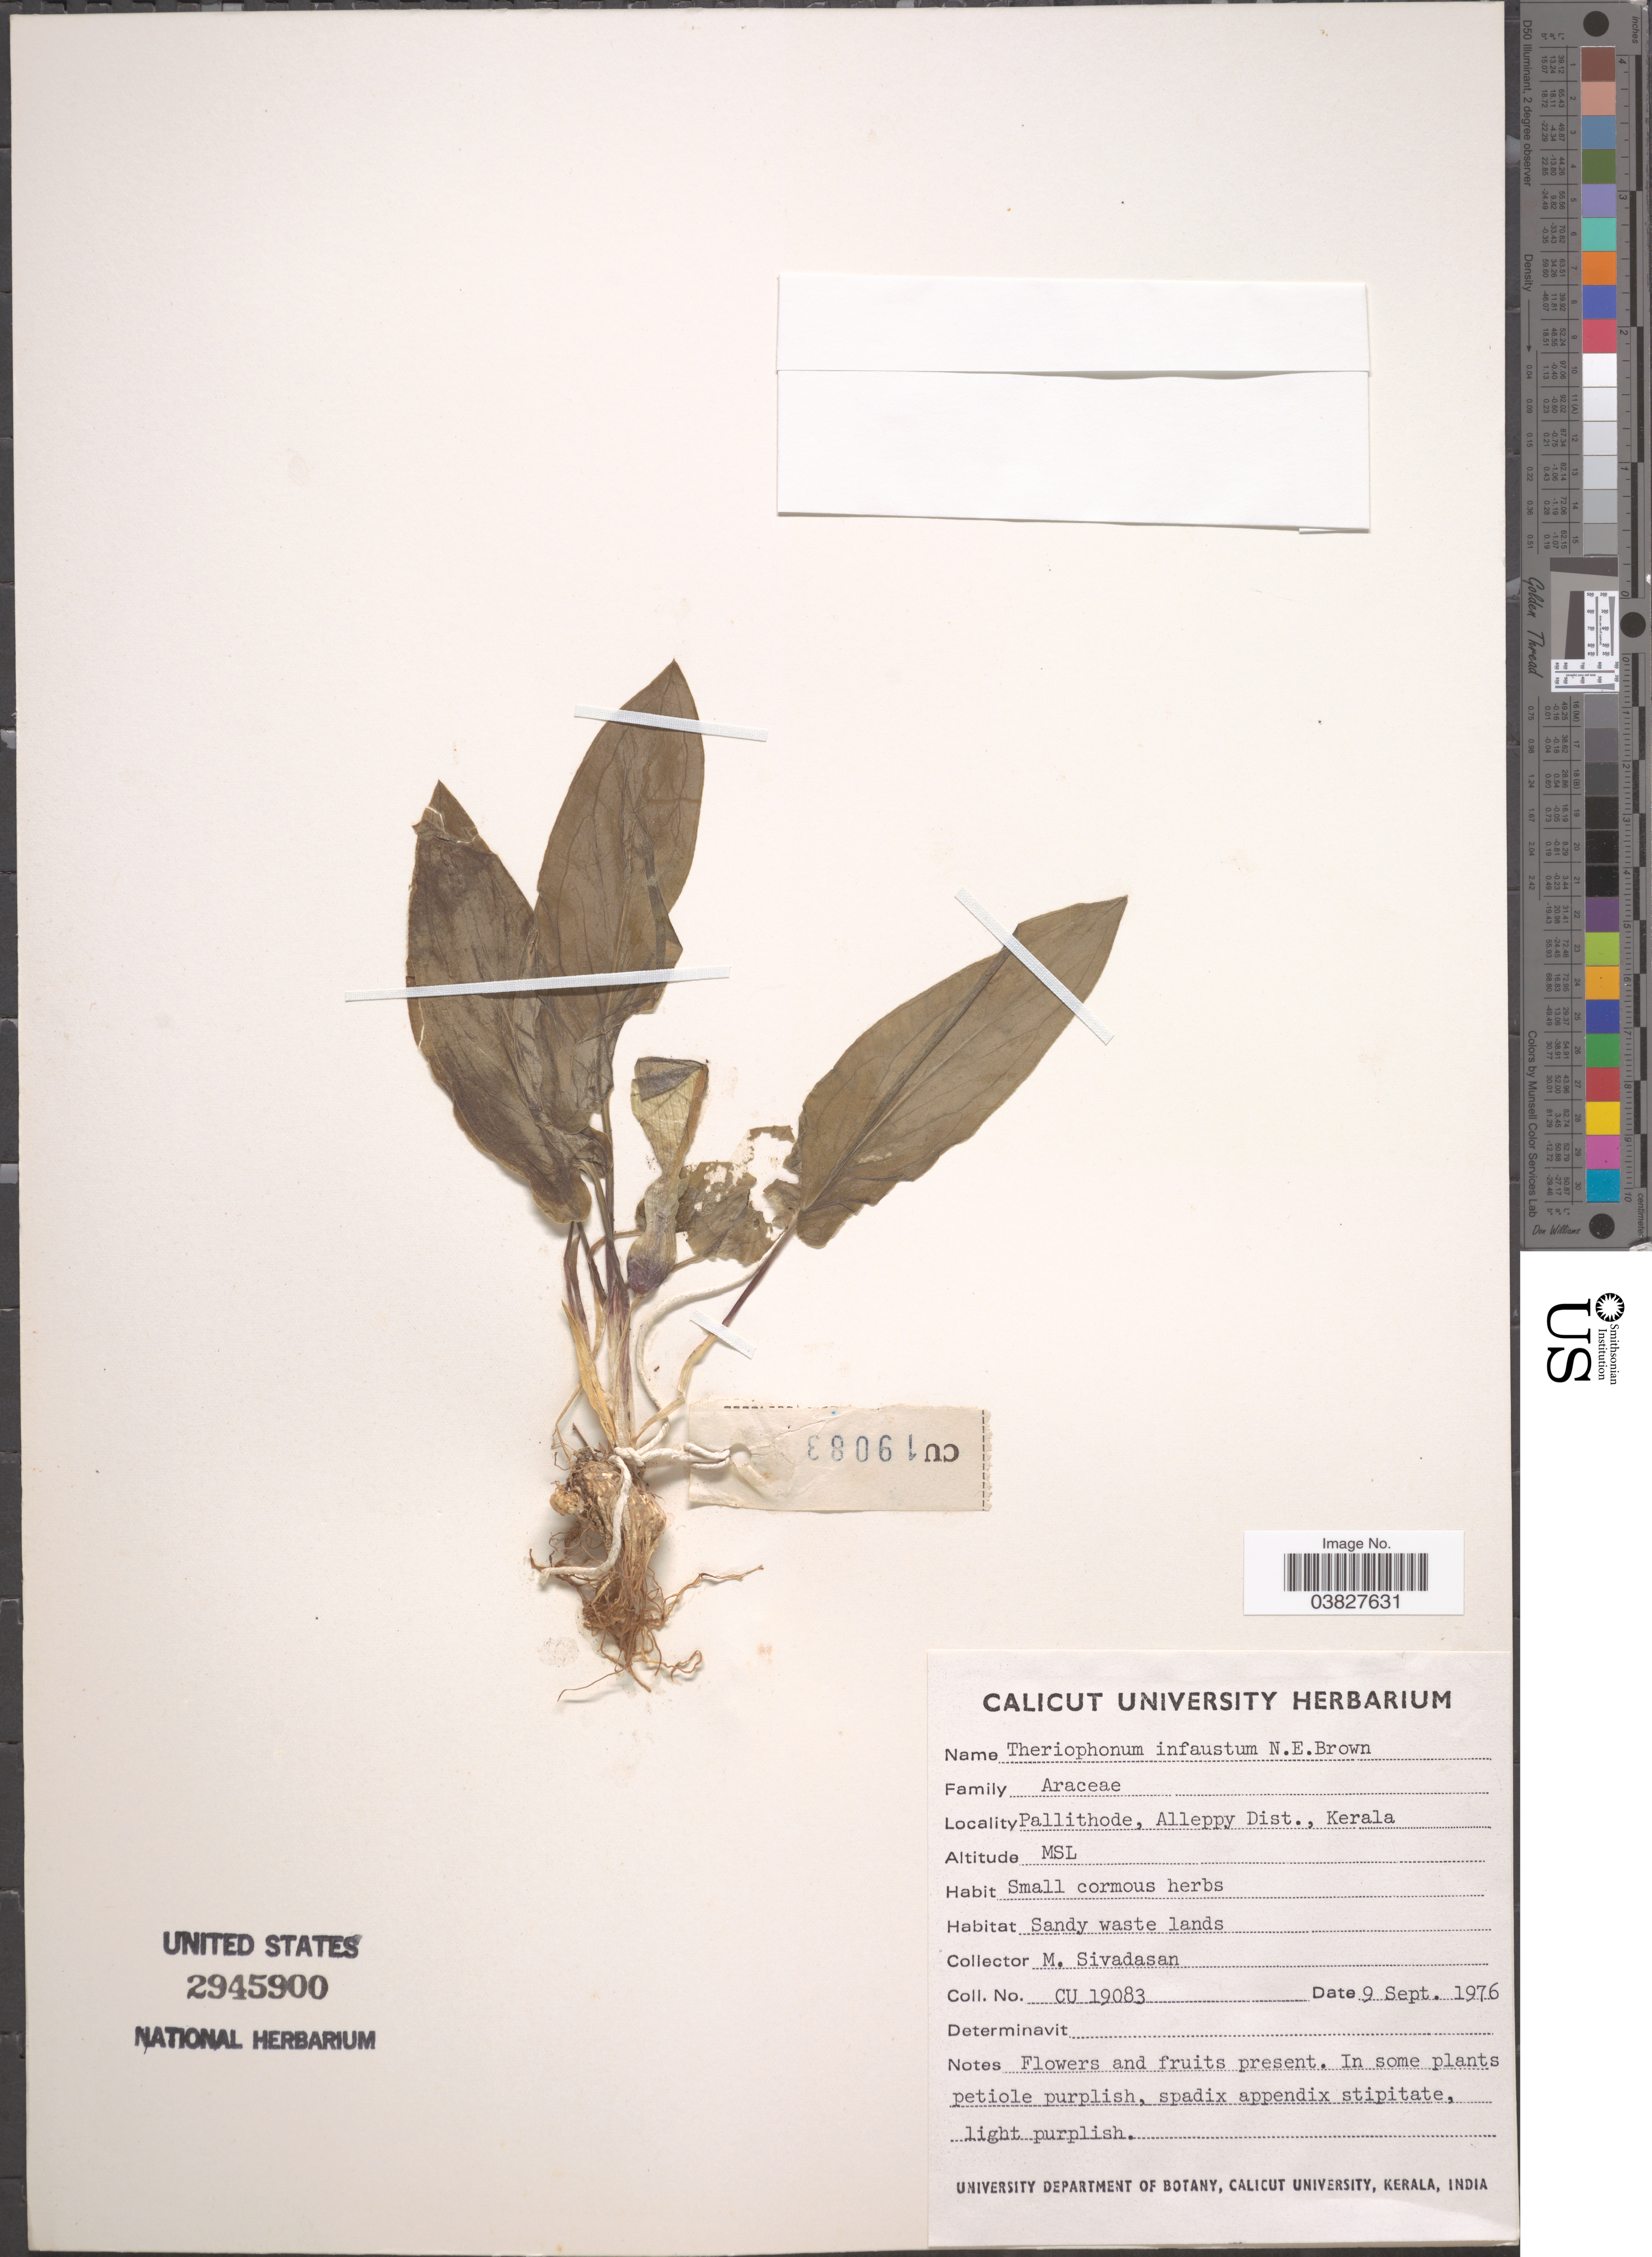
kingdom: Plantae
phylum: Tracheophyta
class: Liliopsida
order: Alismatales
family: Araceae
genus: Theriophonum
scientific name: Theriophonum infaustum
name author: N.E. Br.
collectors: M. Sivadasan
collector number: CU19083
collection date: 1976-09-09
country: India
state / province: Kerala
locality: Pallithode, Alleppy Dist.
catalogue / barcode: US 2945900